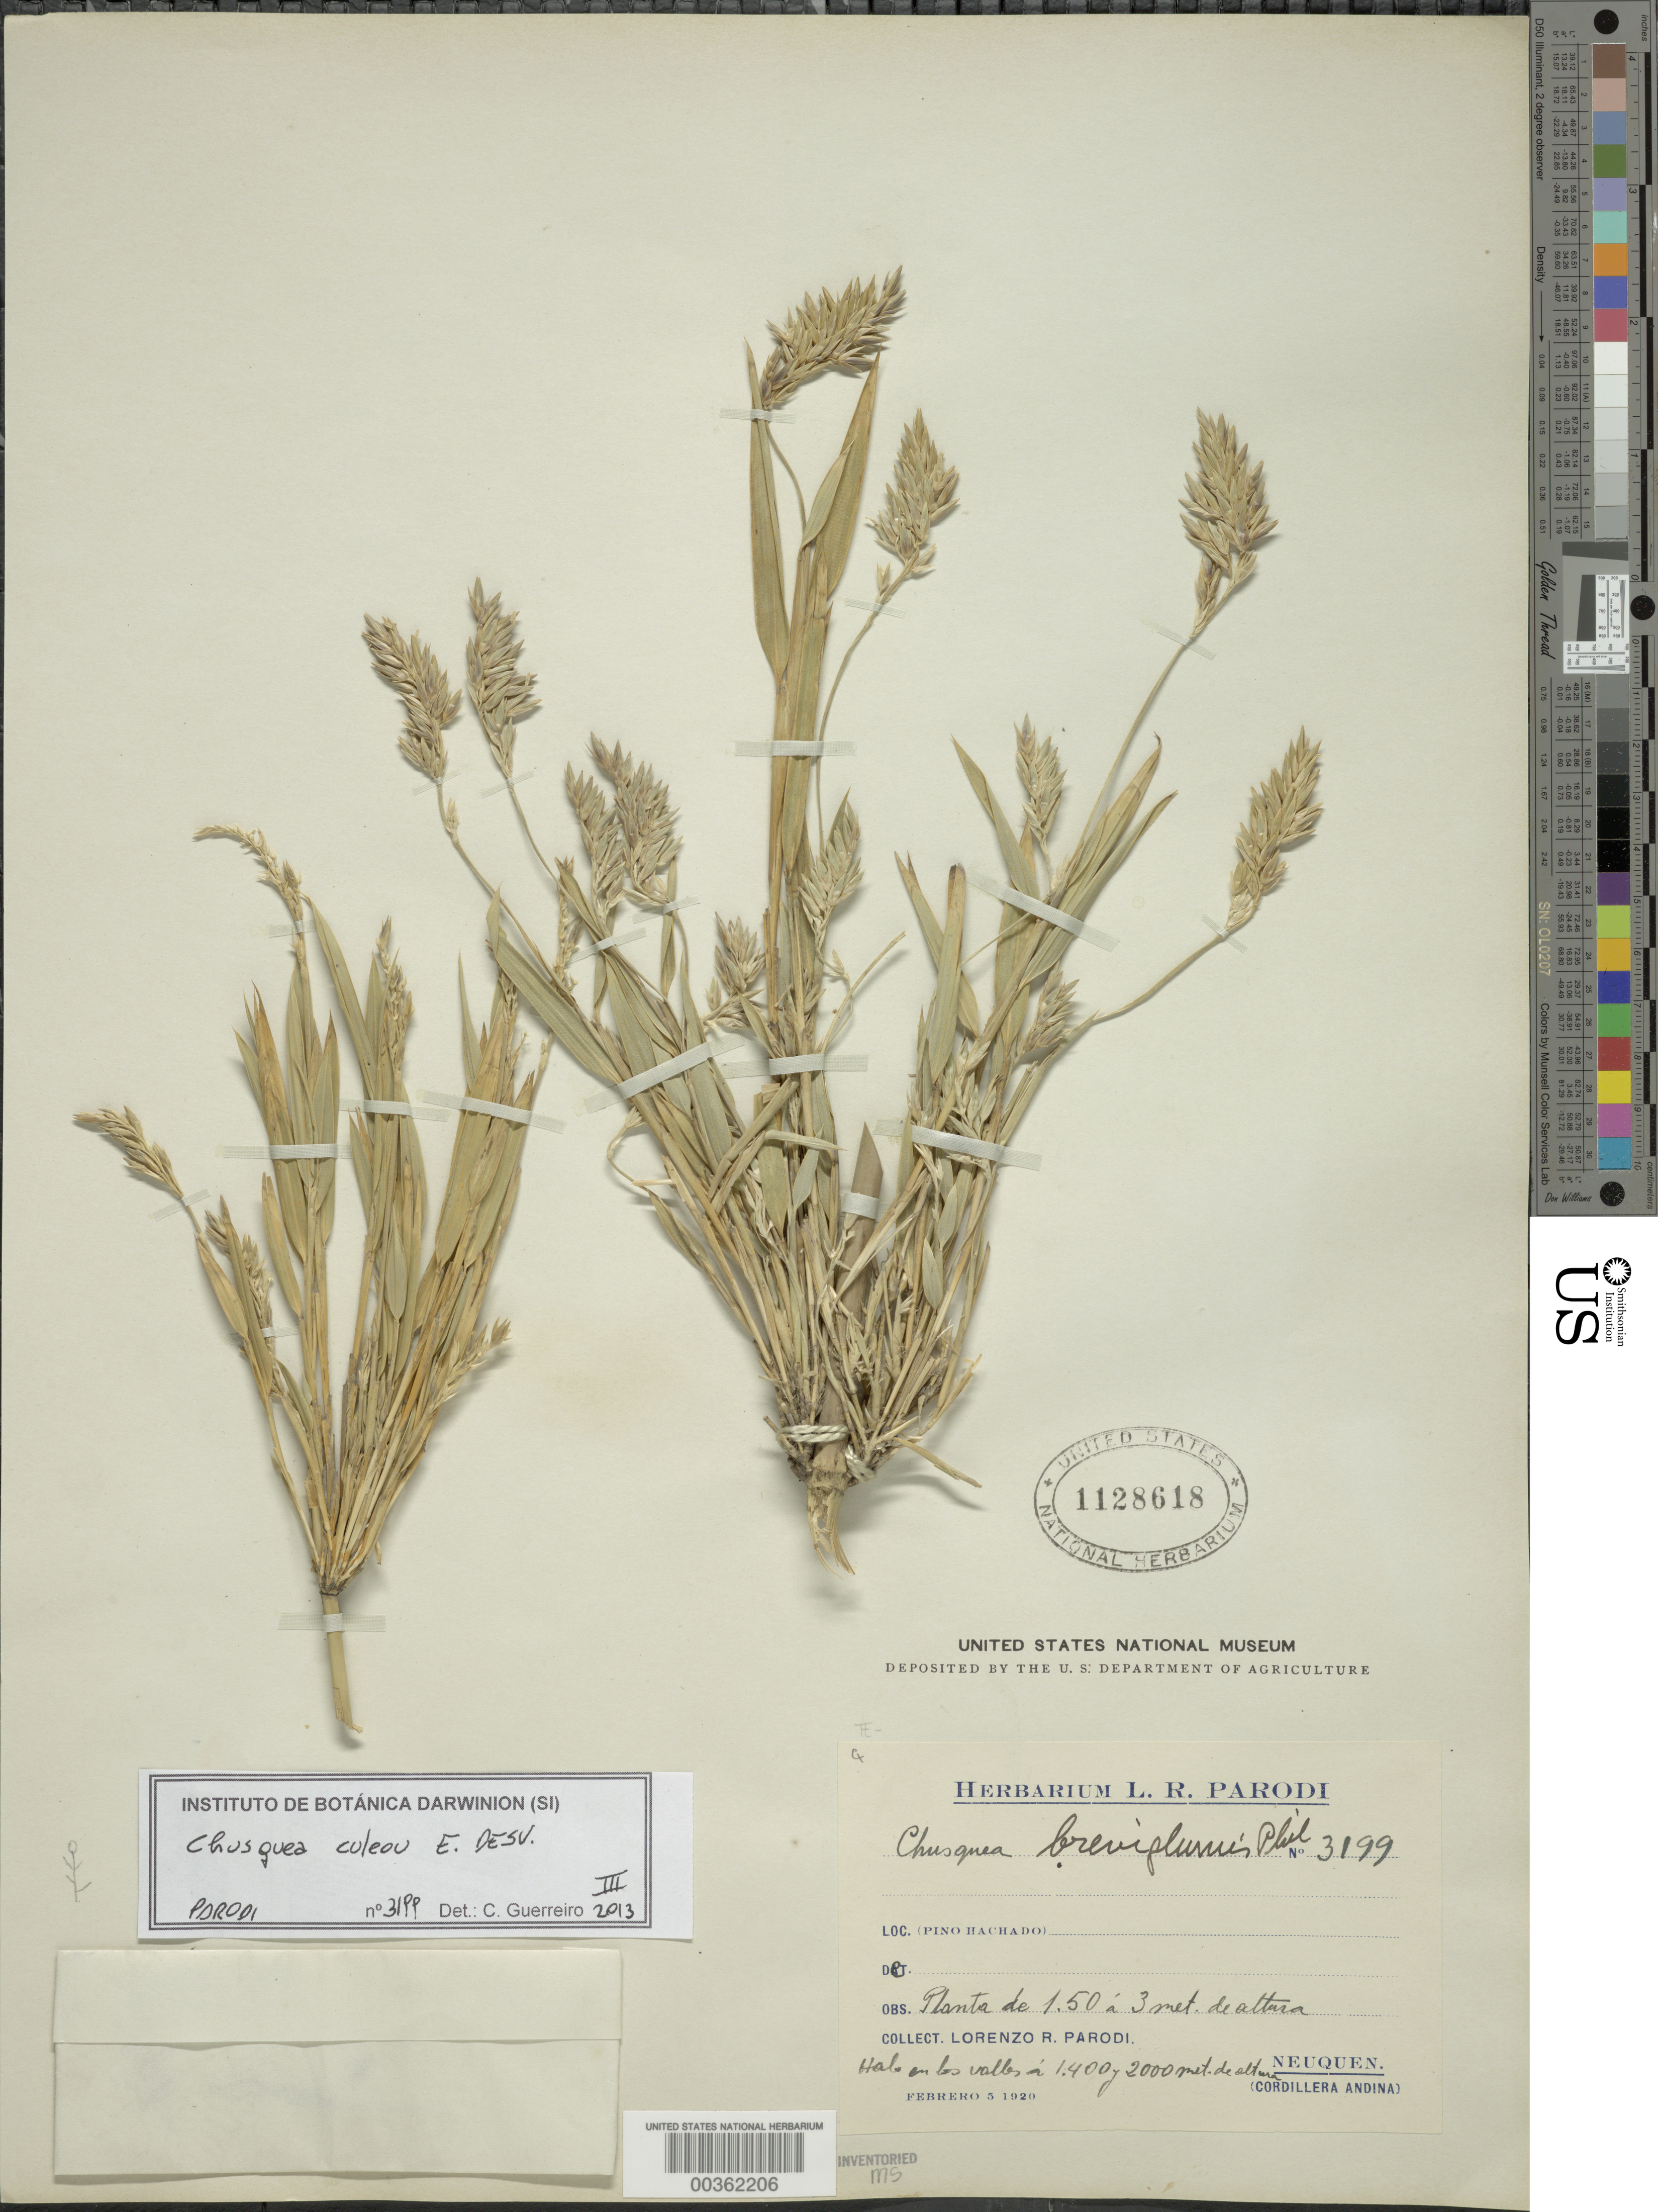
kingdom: Plantae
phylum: Tracheophyta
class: Liliopsida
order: Poales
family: Poaceae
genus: Chusquea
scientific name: Chusquea andina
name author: Phil.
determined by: Guerreiro, C.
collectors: L. R. Parodi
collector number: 3199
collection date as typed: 05 Feb 1920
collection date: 1920-02-05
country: Argentina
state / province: Neuquén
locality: Pino Hachado, (Cordillera Andina)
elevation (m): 1400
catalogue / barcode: US 1128618